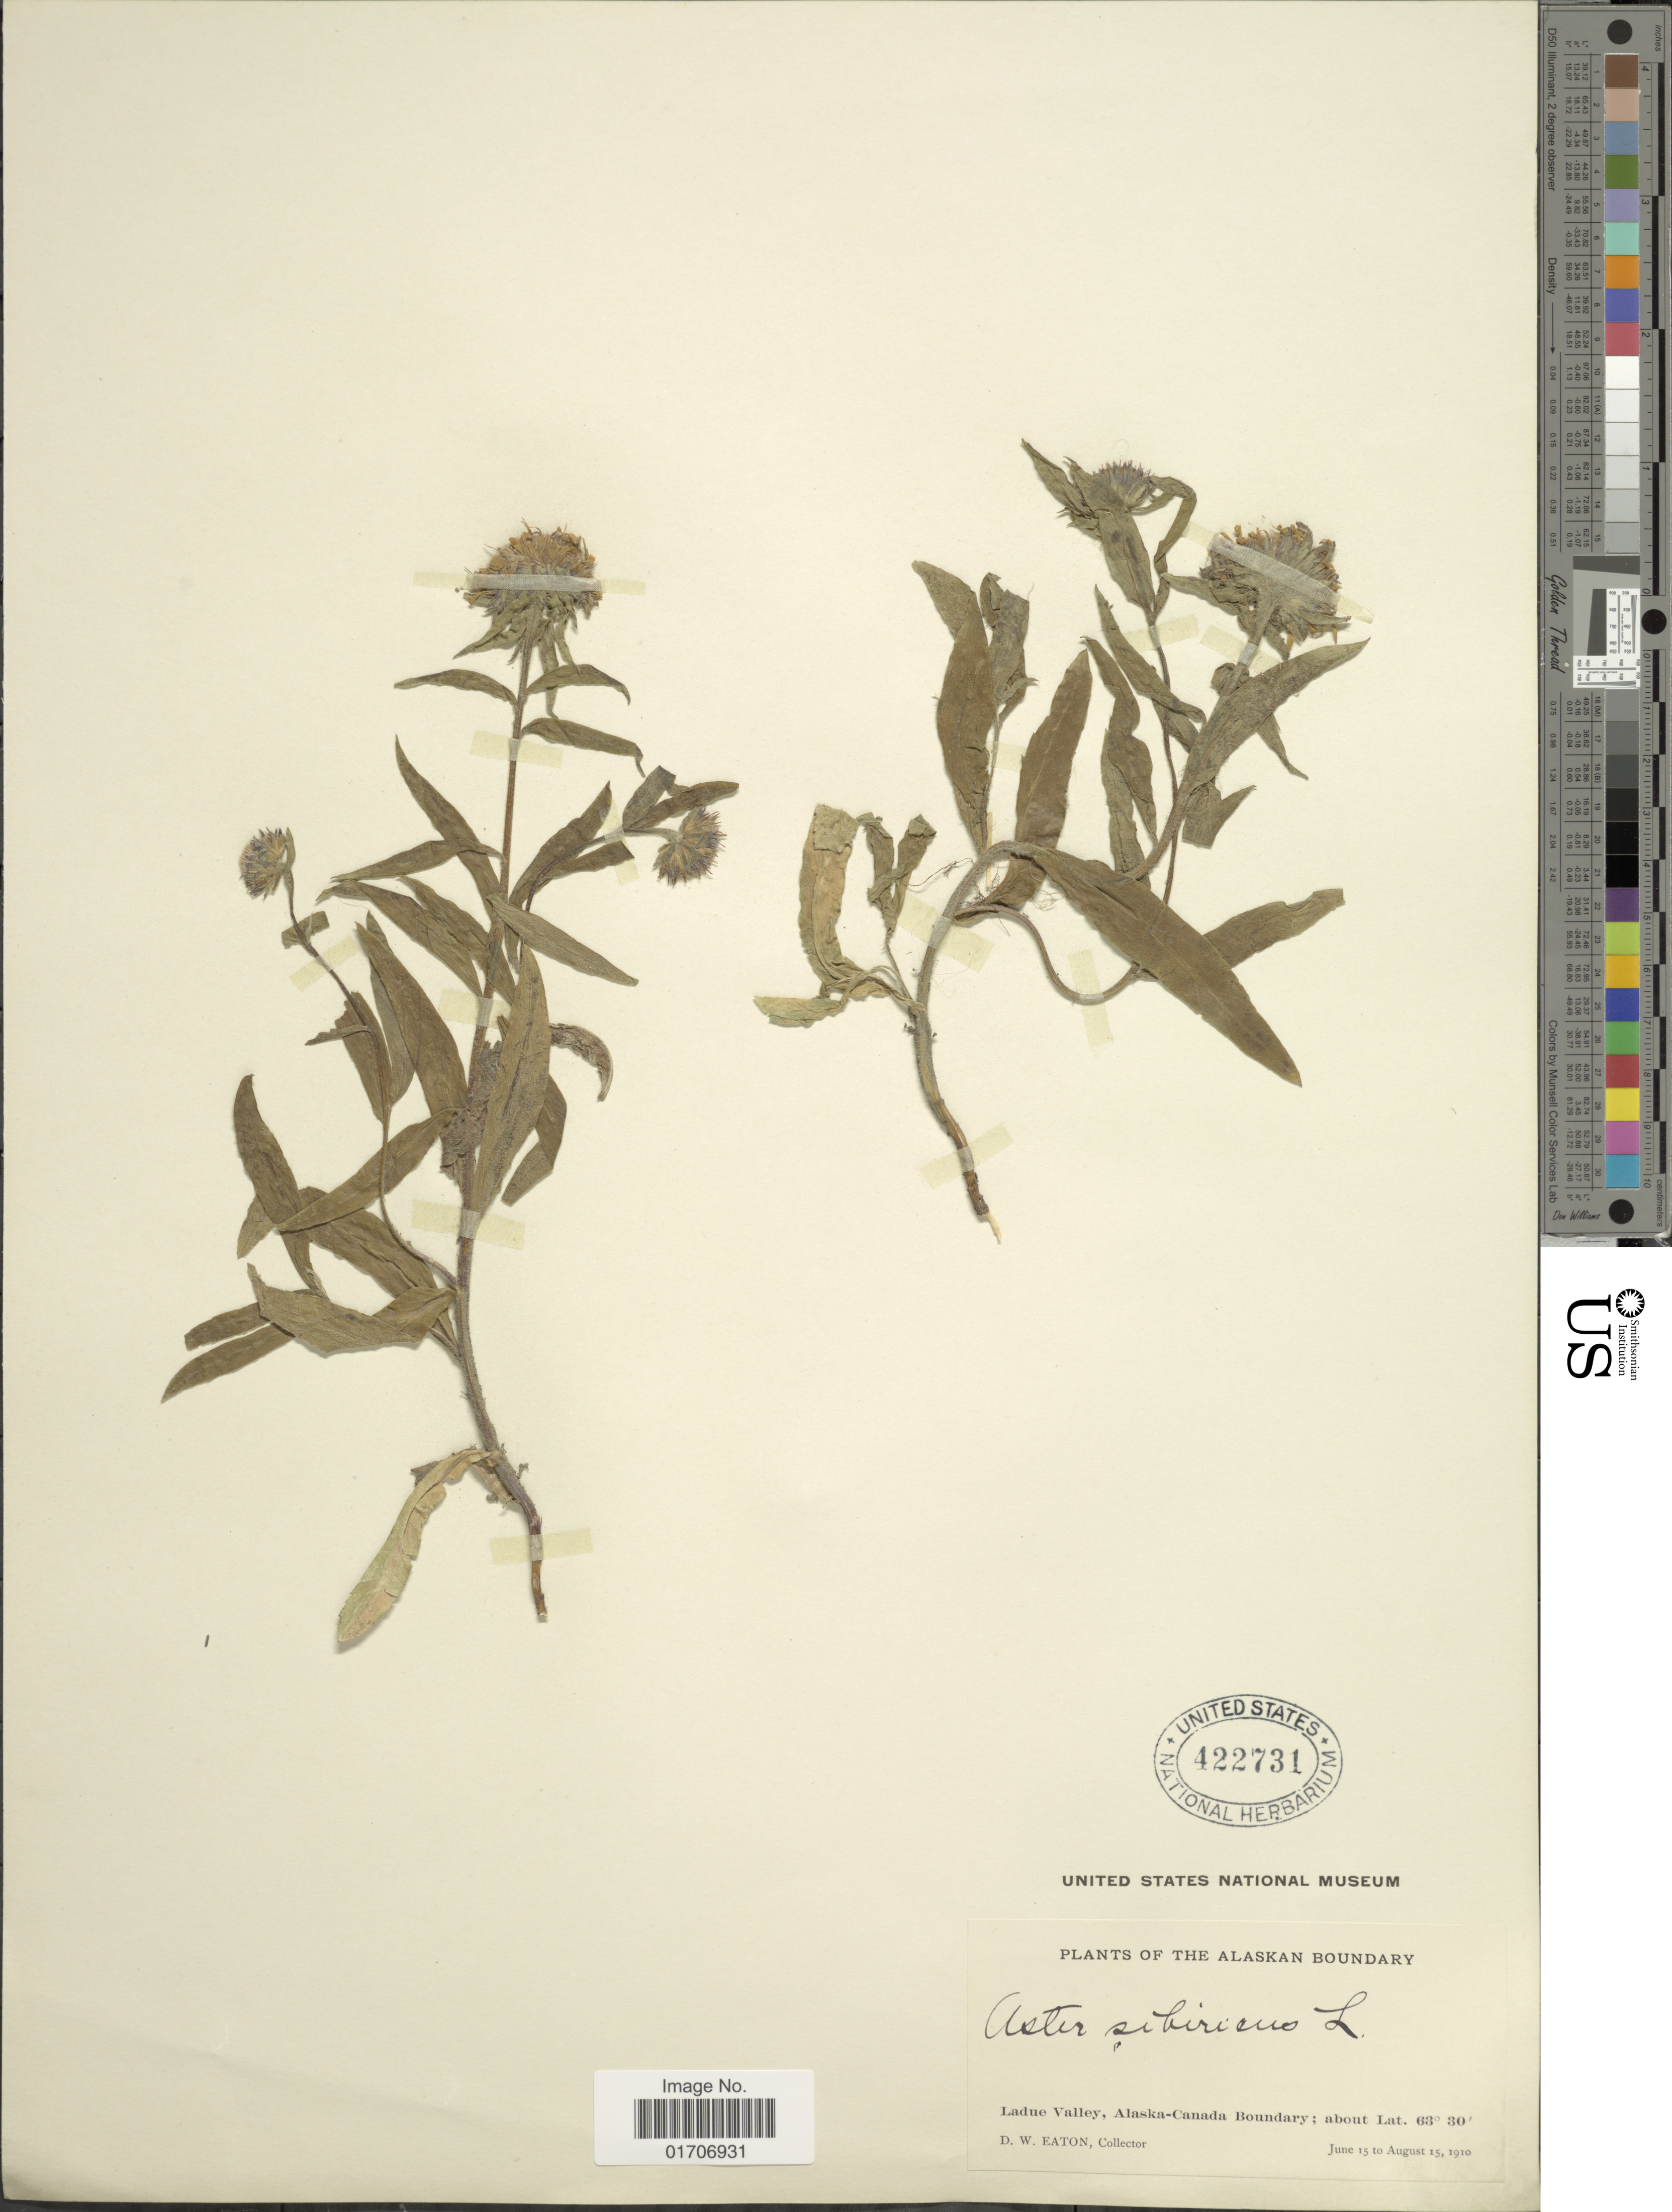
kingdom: Plantae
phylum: Tracheophyta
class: Magnoliopsida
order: Asterales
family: Asteraceae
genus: Eurybia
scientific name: Eurybia sibirica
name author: (L.) G.L. Nesom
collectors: D. Eaton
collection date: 1910-06-15/1910-08-15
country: United States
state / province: Alaska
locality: Alaskan Boundary. Ladue Valley, Alaska-Canada Boundary.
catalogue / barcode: US 422731